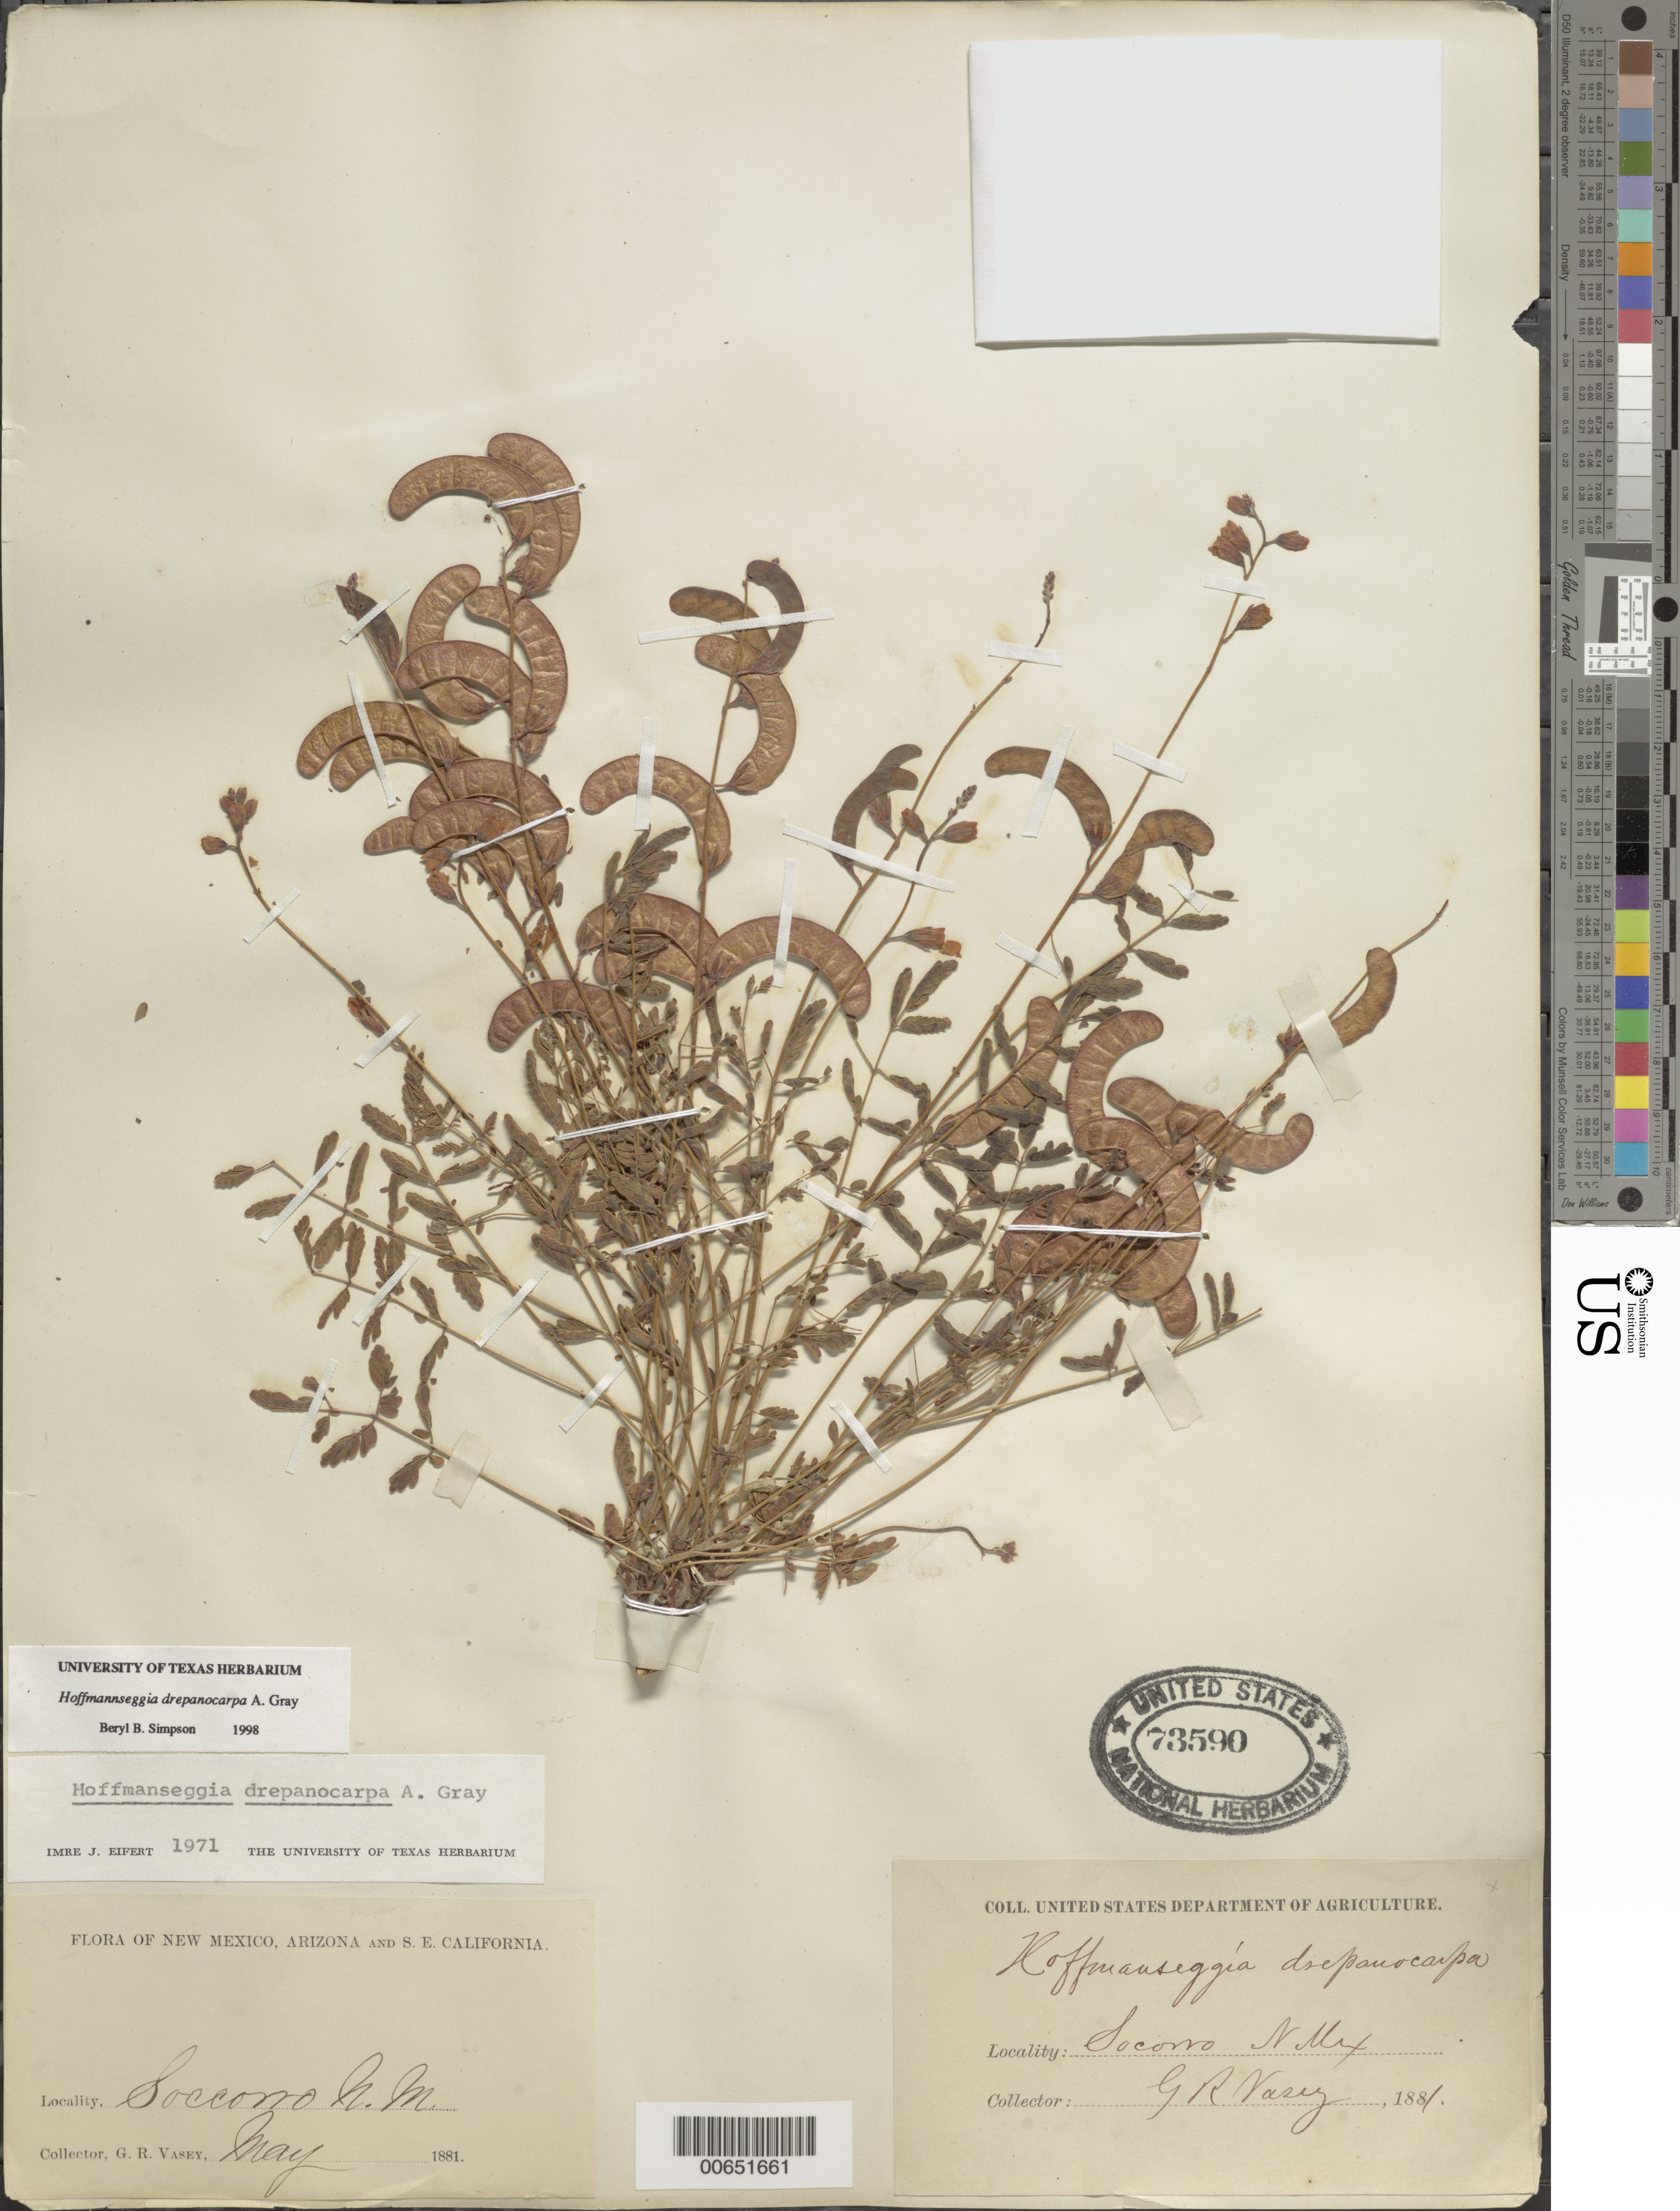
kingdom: Plantae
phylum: Tracheophyta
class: Magnoliopsida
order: Fabales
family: Fabaceae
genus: Hoffmannseggia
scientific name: Hoffmannseggia drepanocarpa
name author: A. Gray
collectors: G. R. Vasey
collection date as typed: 1881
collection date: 1881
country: United States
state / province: New Mexico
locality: Soccono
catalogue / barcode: US 73590